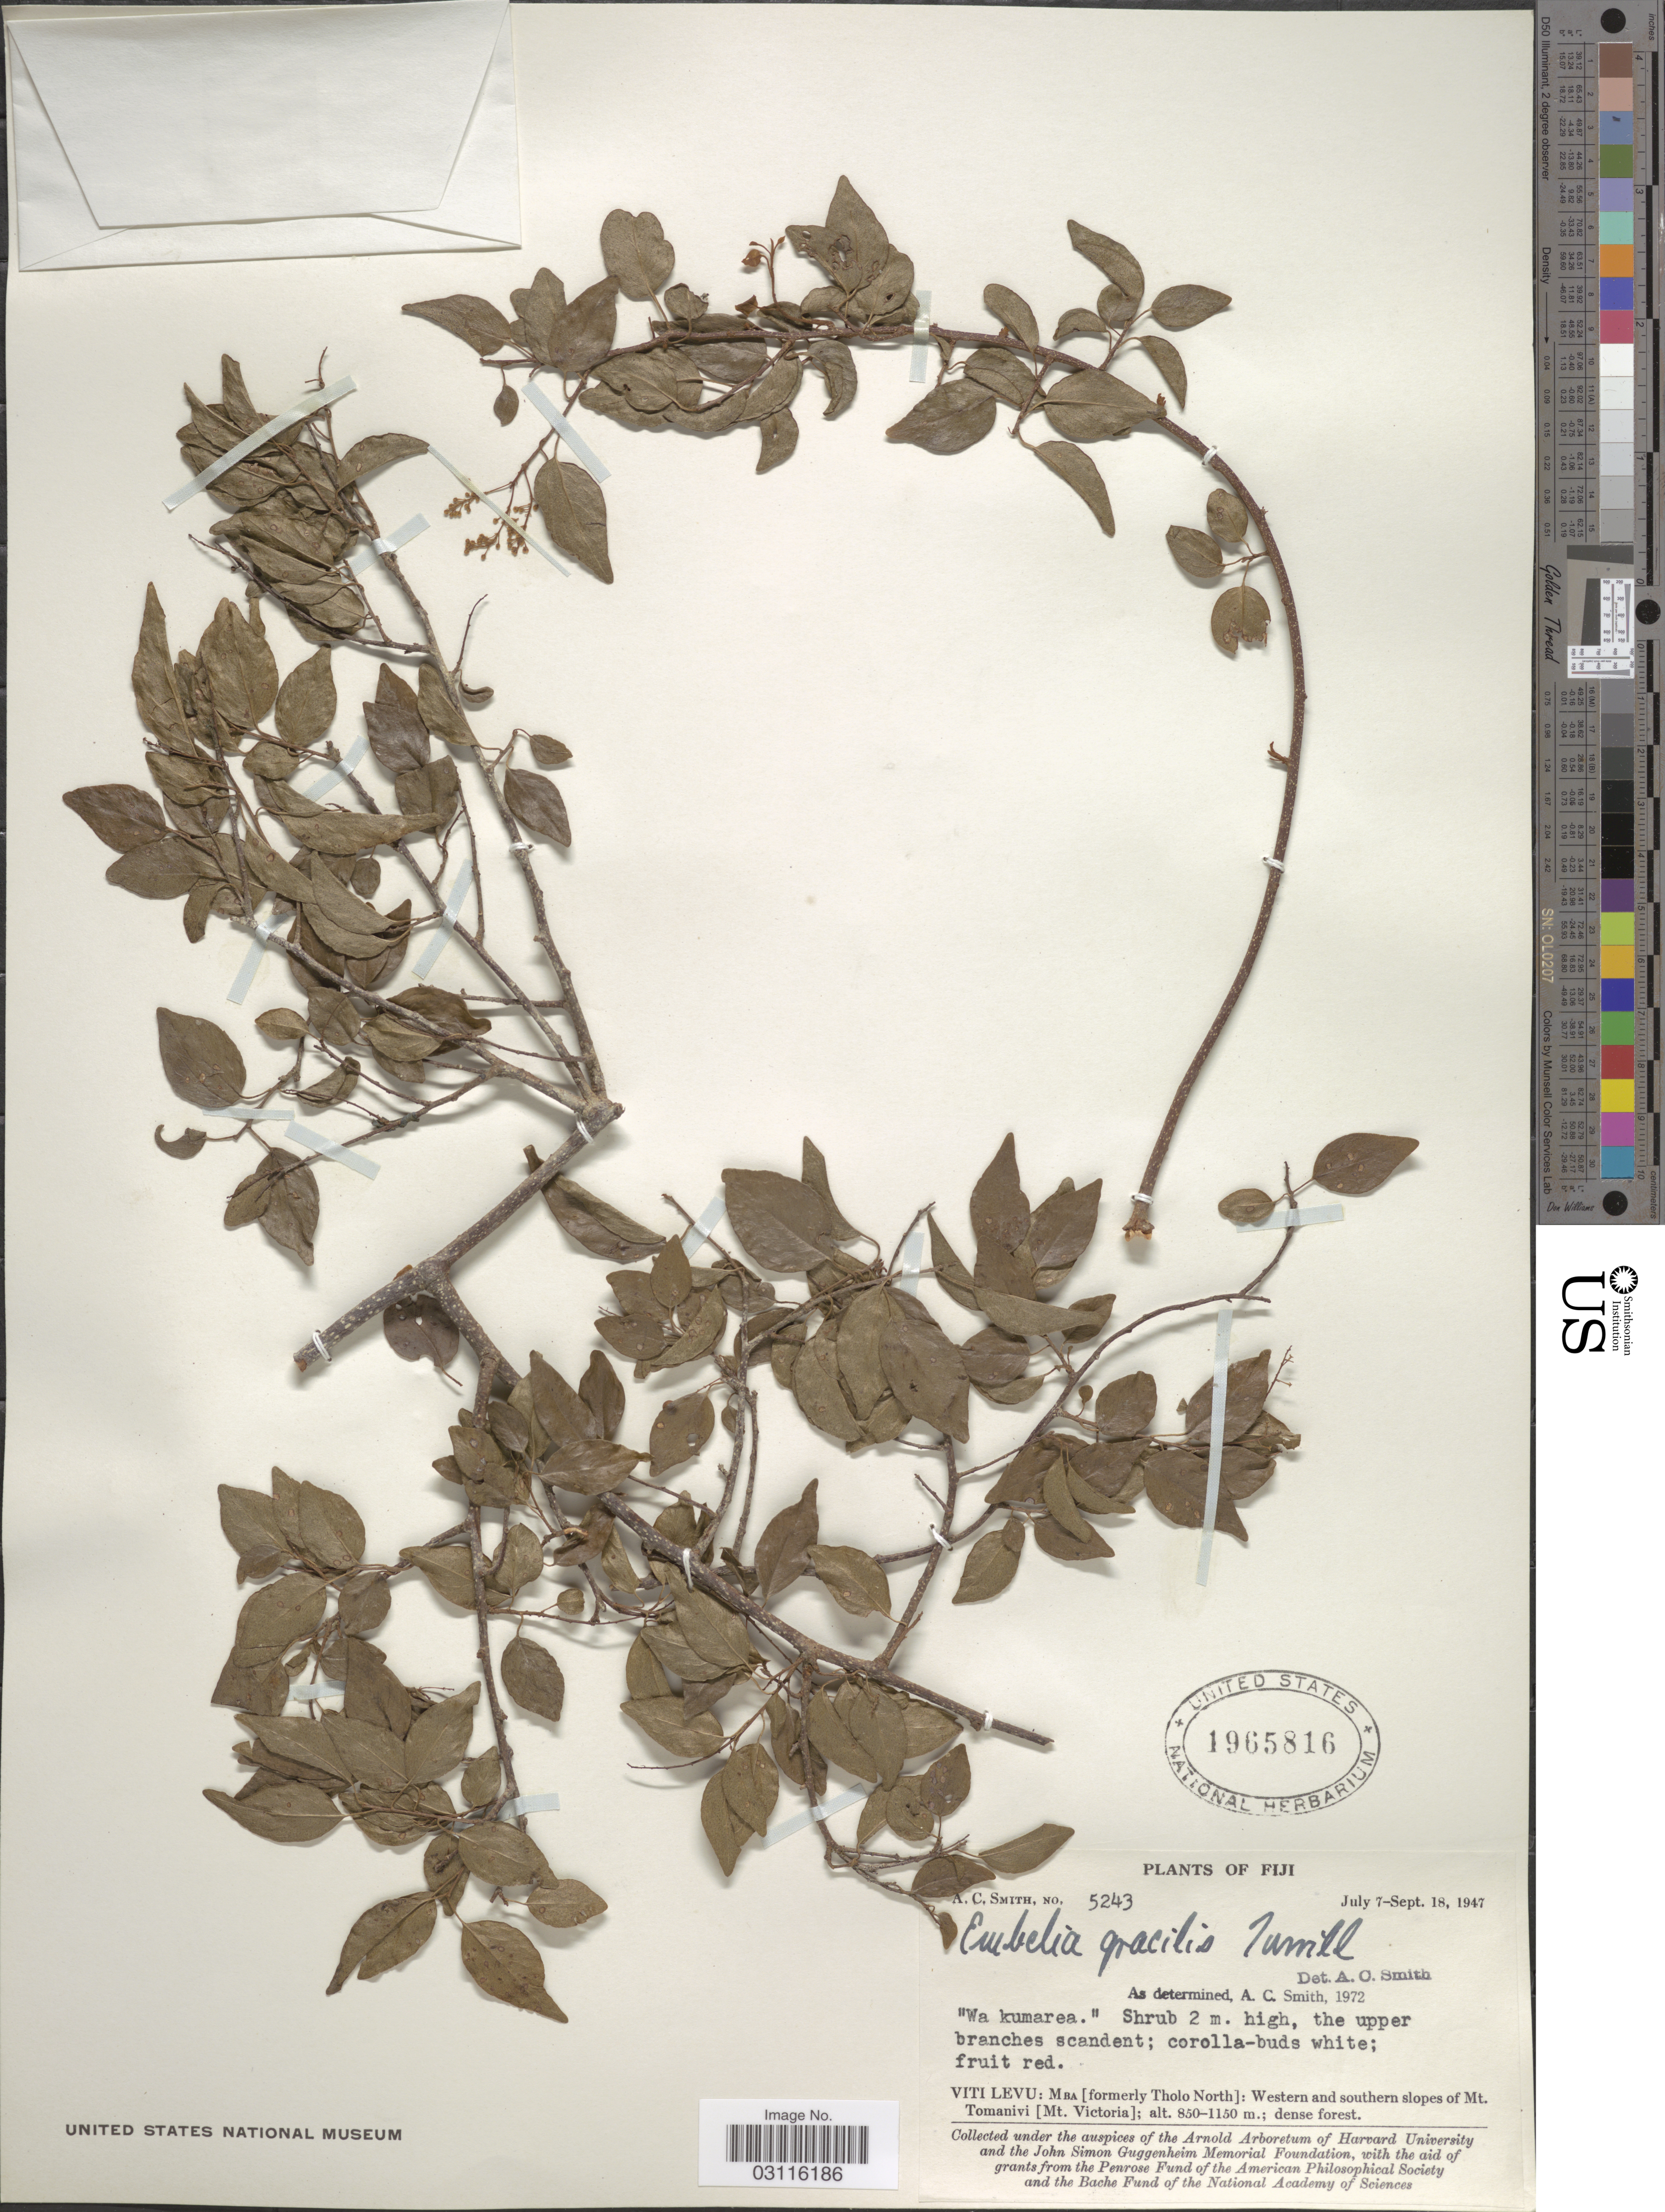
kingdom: Plantae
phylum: Tracheophyta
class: Magnoliopsida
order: Ericales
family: Primulaceae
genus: Embelia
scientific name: Embelia gracilis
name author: Turrill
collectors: A. C. Smith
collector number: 5243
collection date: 1947-07-07/1947-09-18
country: Fiji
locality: Viti Levu: Mba [formerly Tholo North]: Western and southern slopes of Mt. Tomanivi [Mt. Victoria].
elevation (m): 850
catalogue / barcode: US 1965816